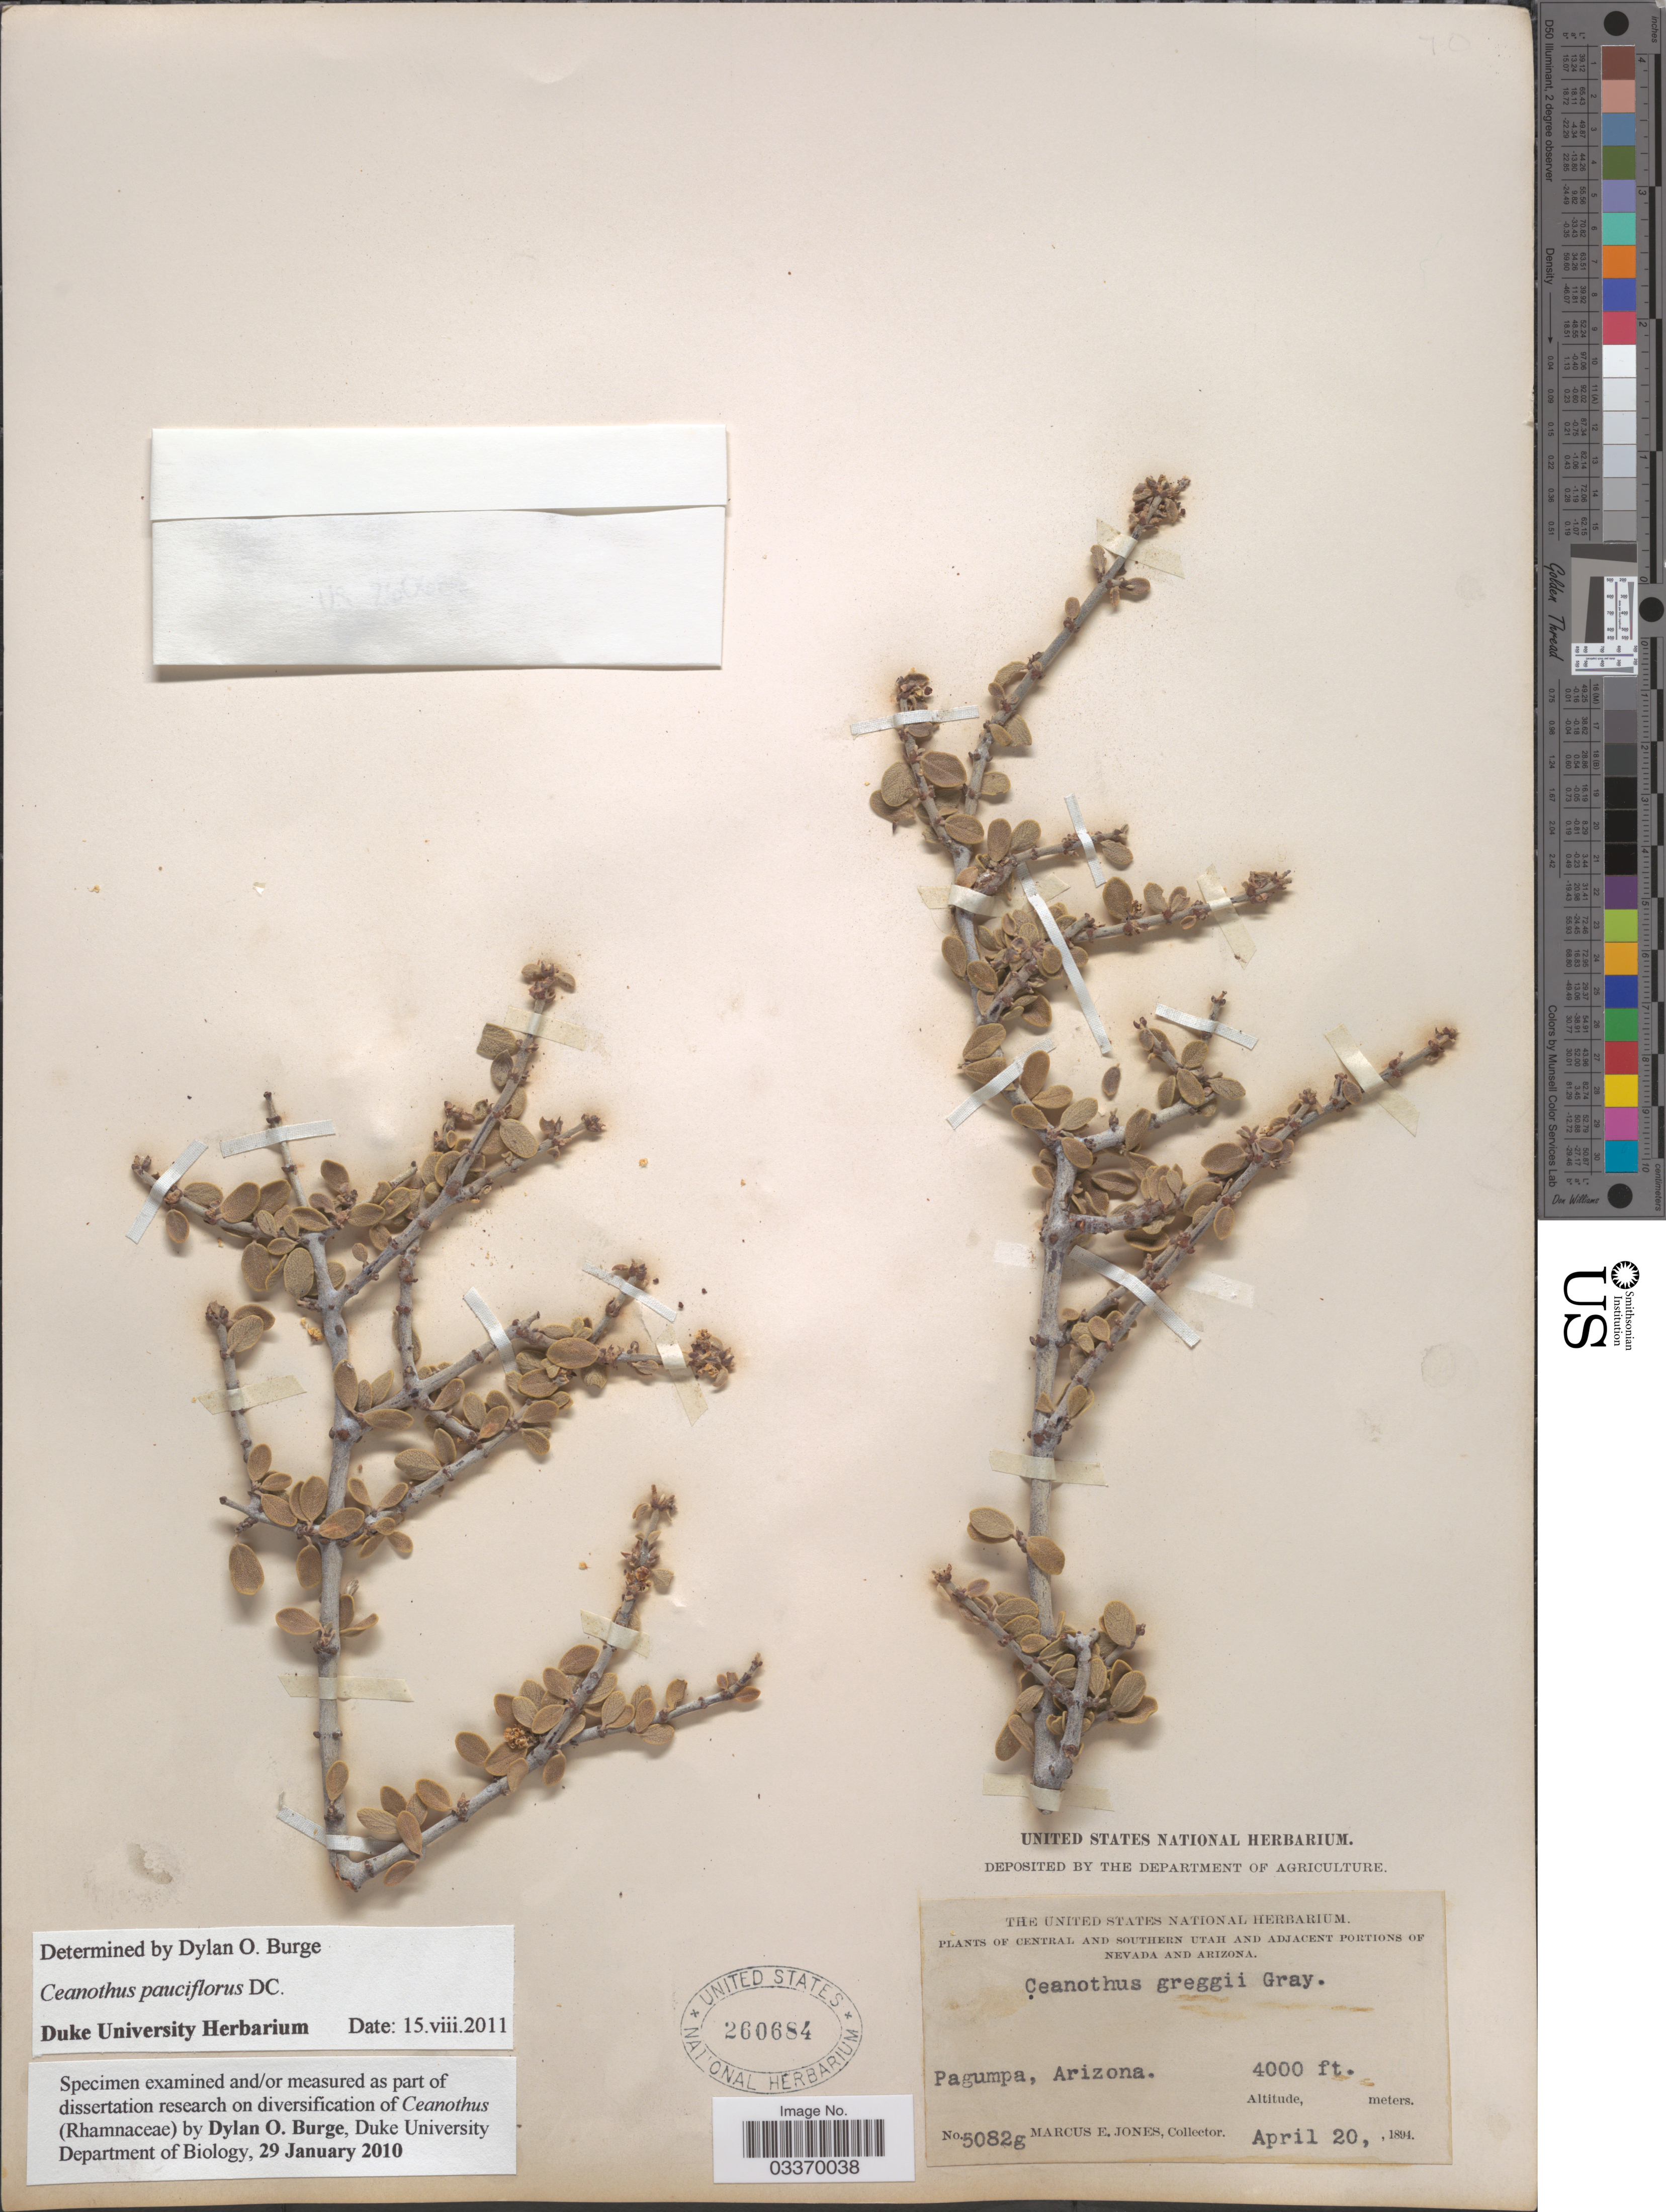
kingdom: Plantae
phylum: Tracheophyta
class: Magnoliopsida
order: Rosales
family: Rhamnaceae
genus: Ceanothus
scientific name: Ceanothus pauciflorus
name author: DC.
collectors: M. E. Jones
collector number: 5082g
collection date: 1894-04-20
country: United States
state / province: Arizona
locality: Adjacent portions of Arizona. Pagumpa.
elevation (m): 1219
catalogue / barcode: US 260684